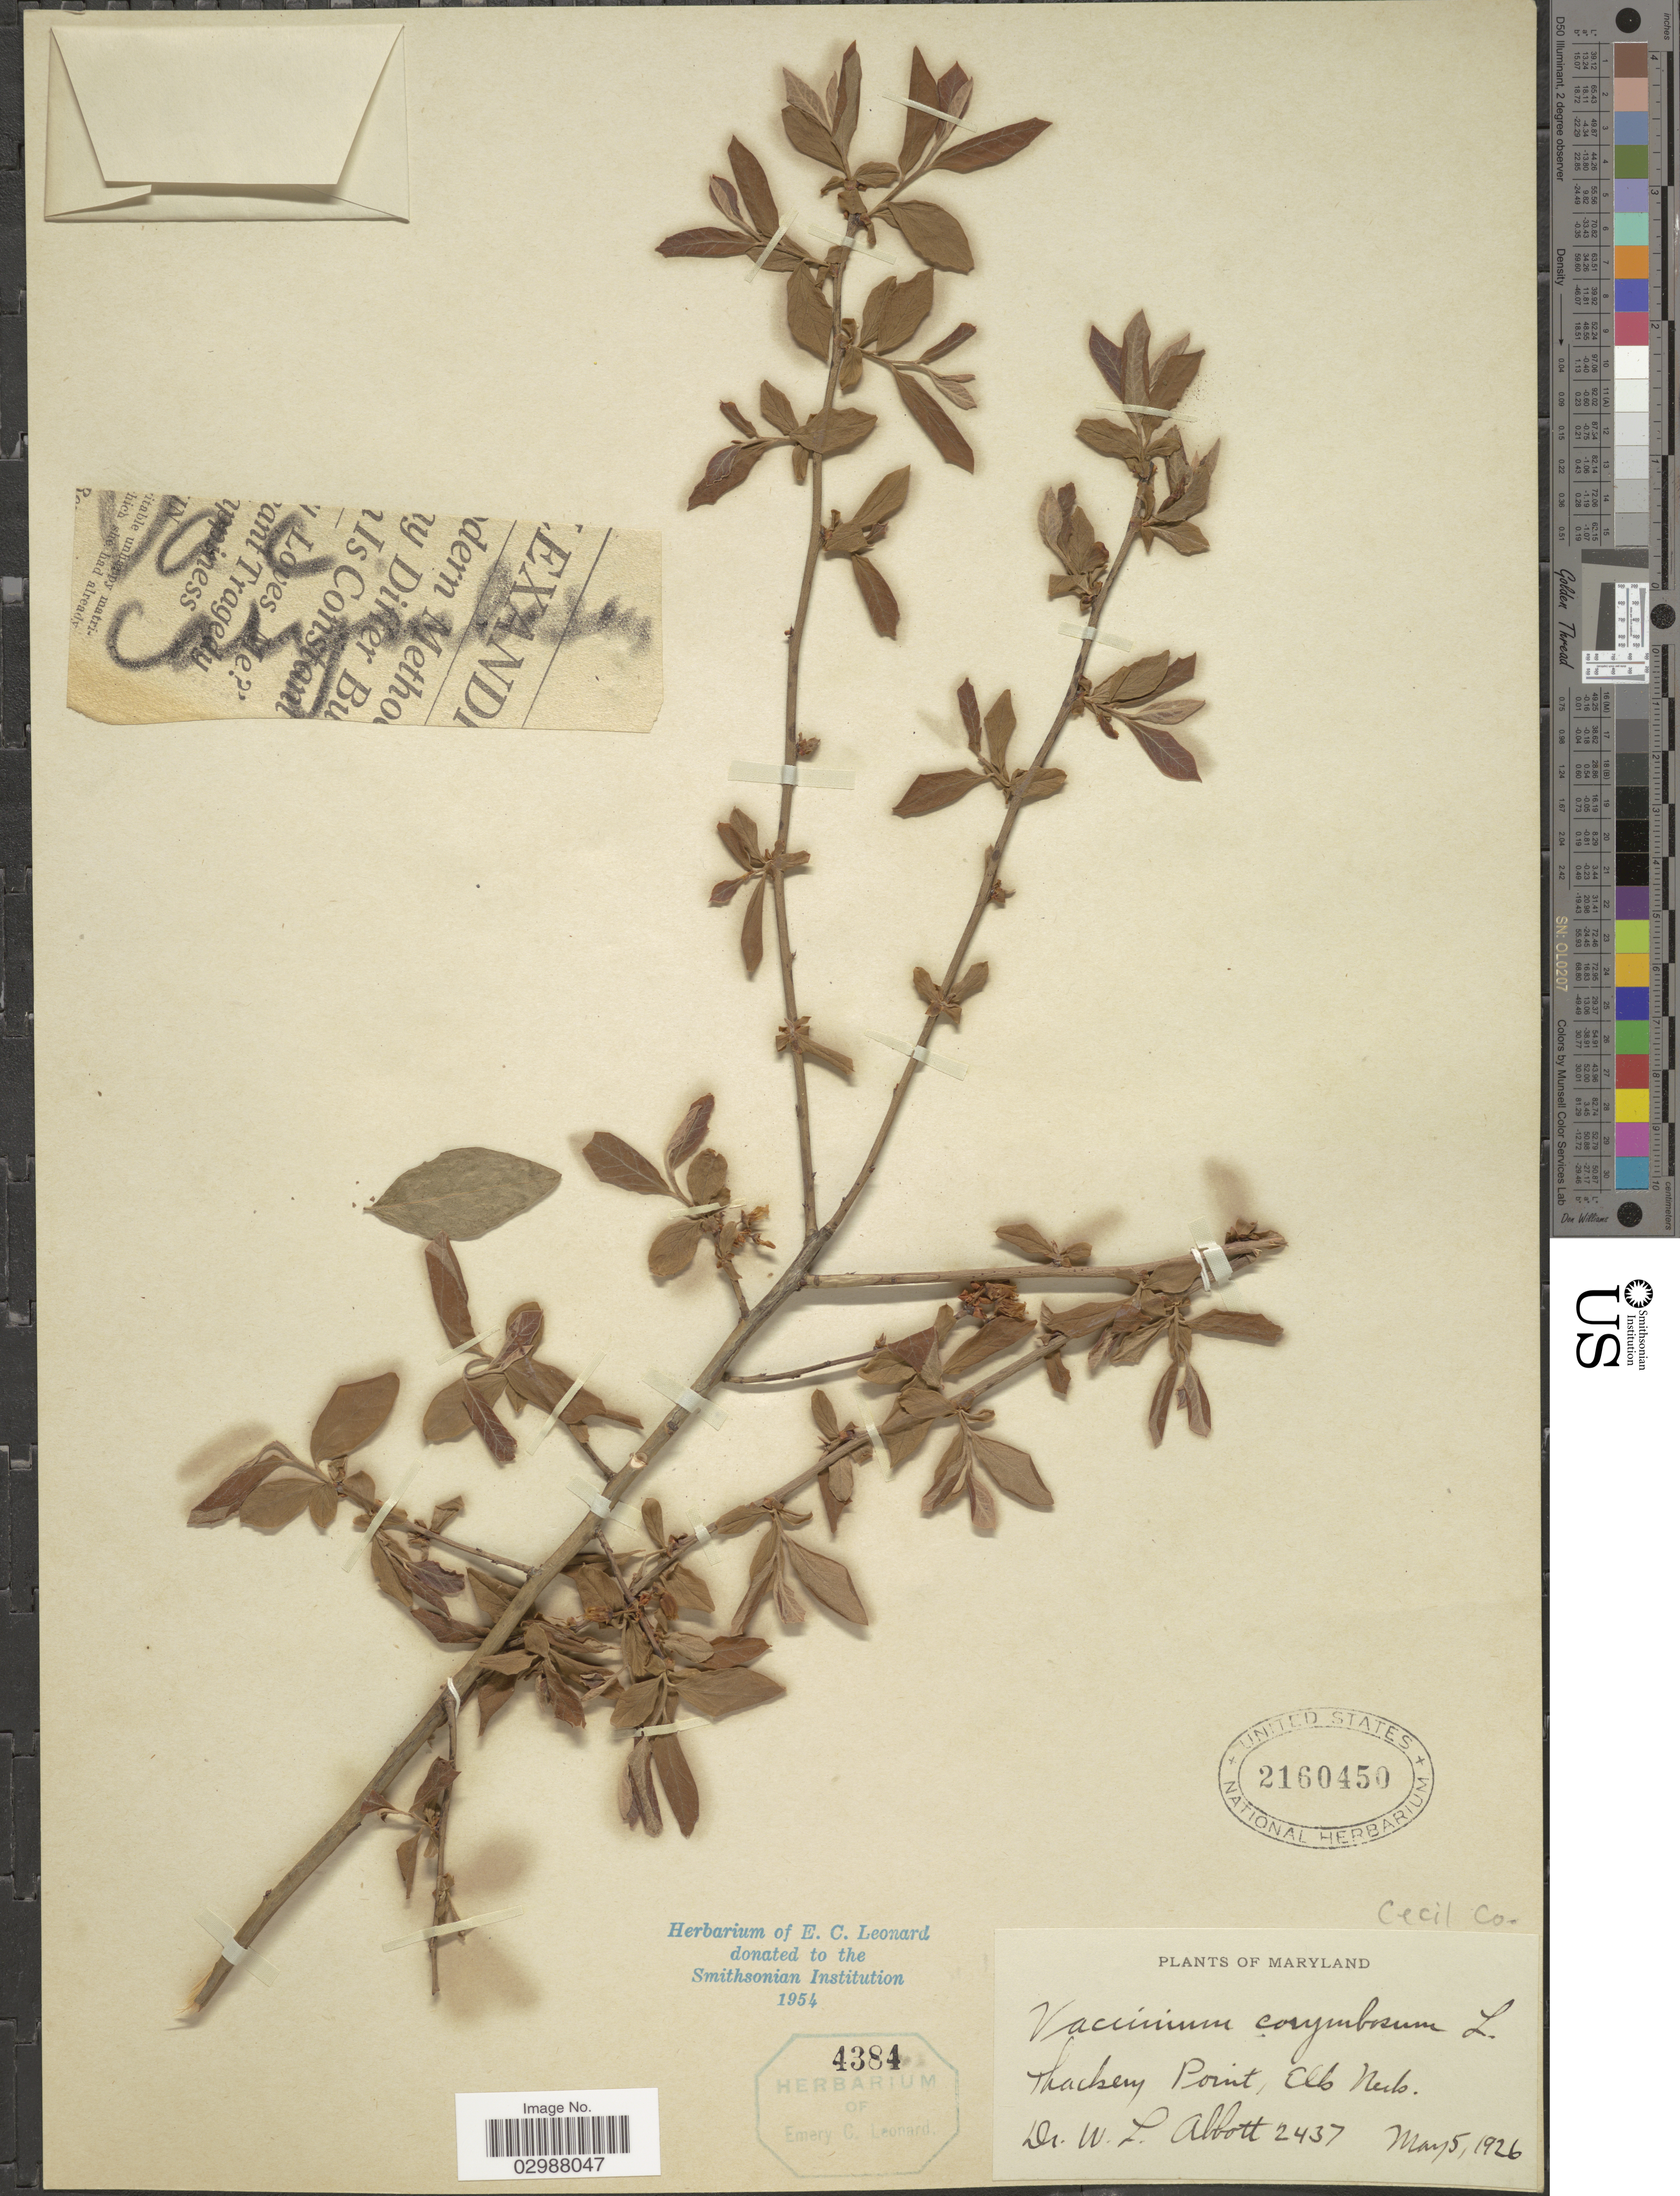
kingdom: Plantae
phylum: Tracheophyta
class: Magnoliopsida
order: Ericales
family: Ericaceae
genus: Vaccinium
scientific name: Vaccinium corymbosum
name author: L.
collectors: W. L. Abbott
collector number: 2437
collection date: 1926-05-05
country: United States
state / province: Maryland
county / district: Cecil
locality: Cecil Co. Thackery Point, Elk Neck.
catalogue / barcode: US 2160450